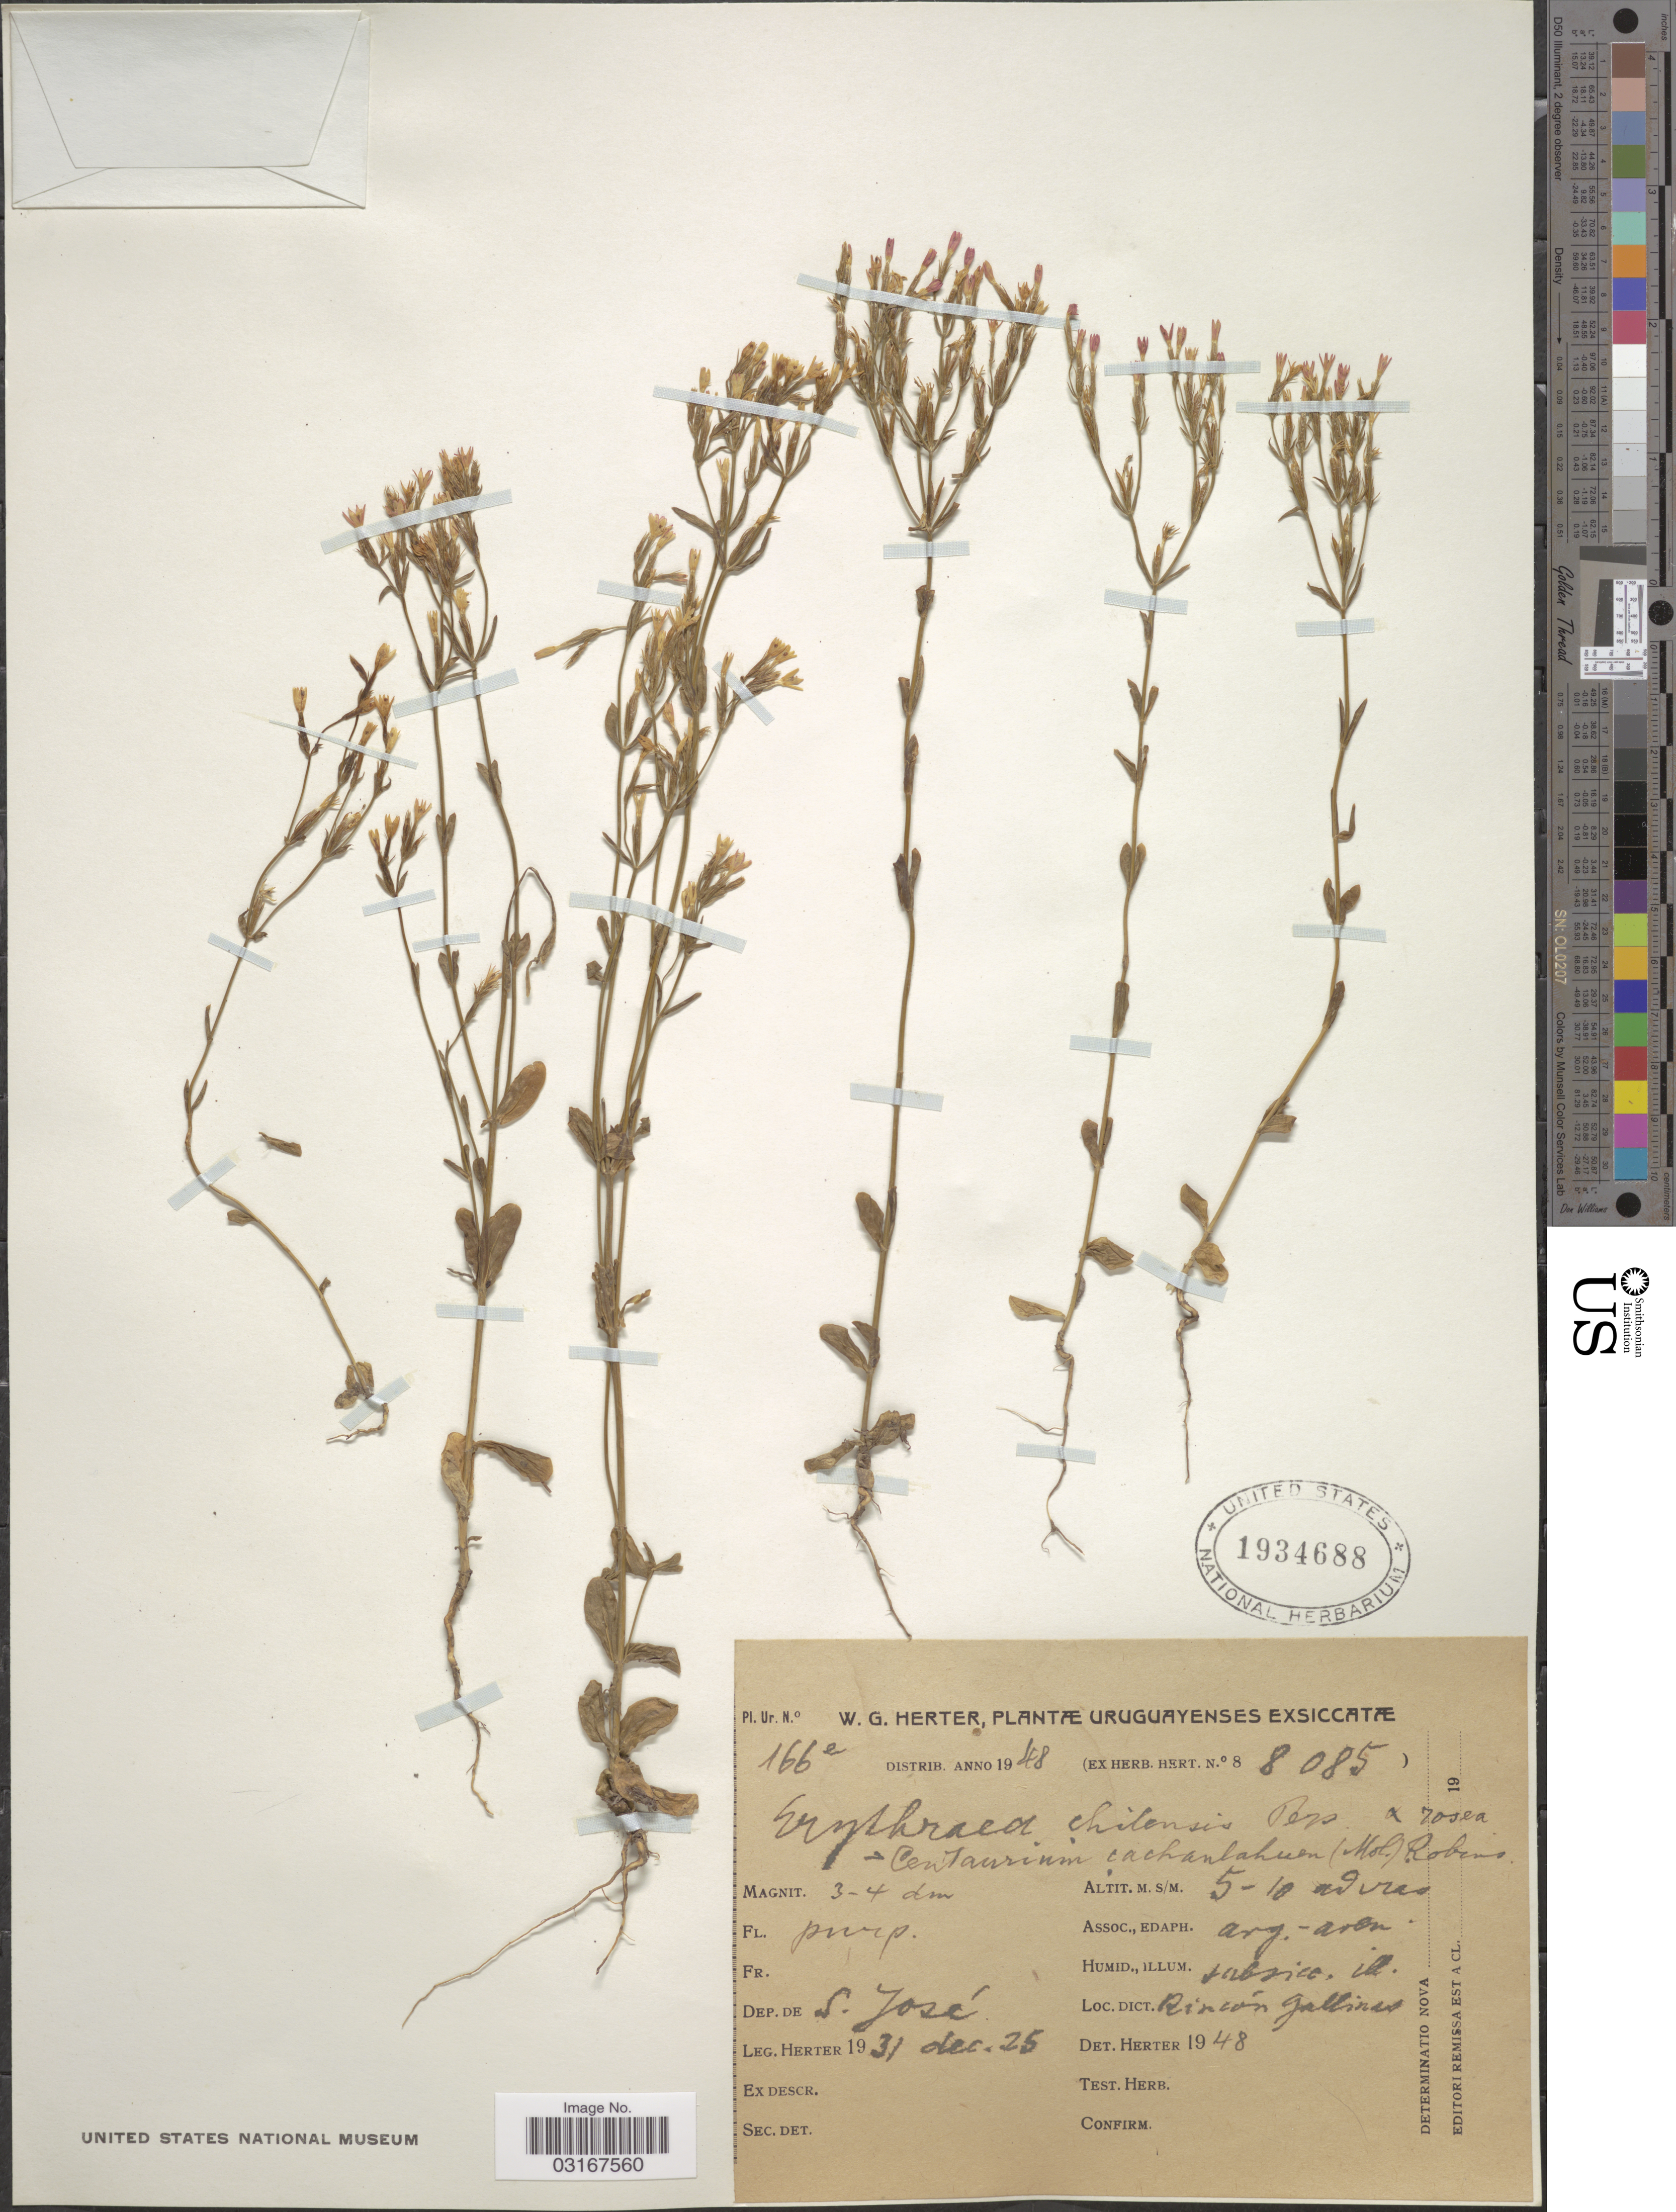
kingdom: Plantae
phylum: Tracheophyta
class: Magnoliopsida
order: Gentianales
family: Gentianaceae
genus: Centaurium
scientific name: Centaurium chilensis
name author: (Pers.) Druce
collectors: W. G. Herter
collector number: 166e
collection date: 1931-12-25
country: Uruguay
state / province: San Jose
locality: Dep. de S. José. Rincón Gallinas.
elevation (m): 5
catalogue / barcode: US 1934688